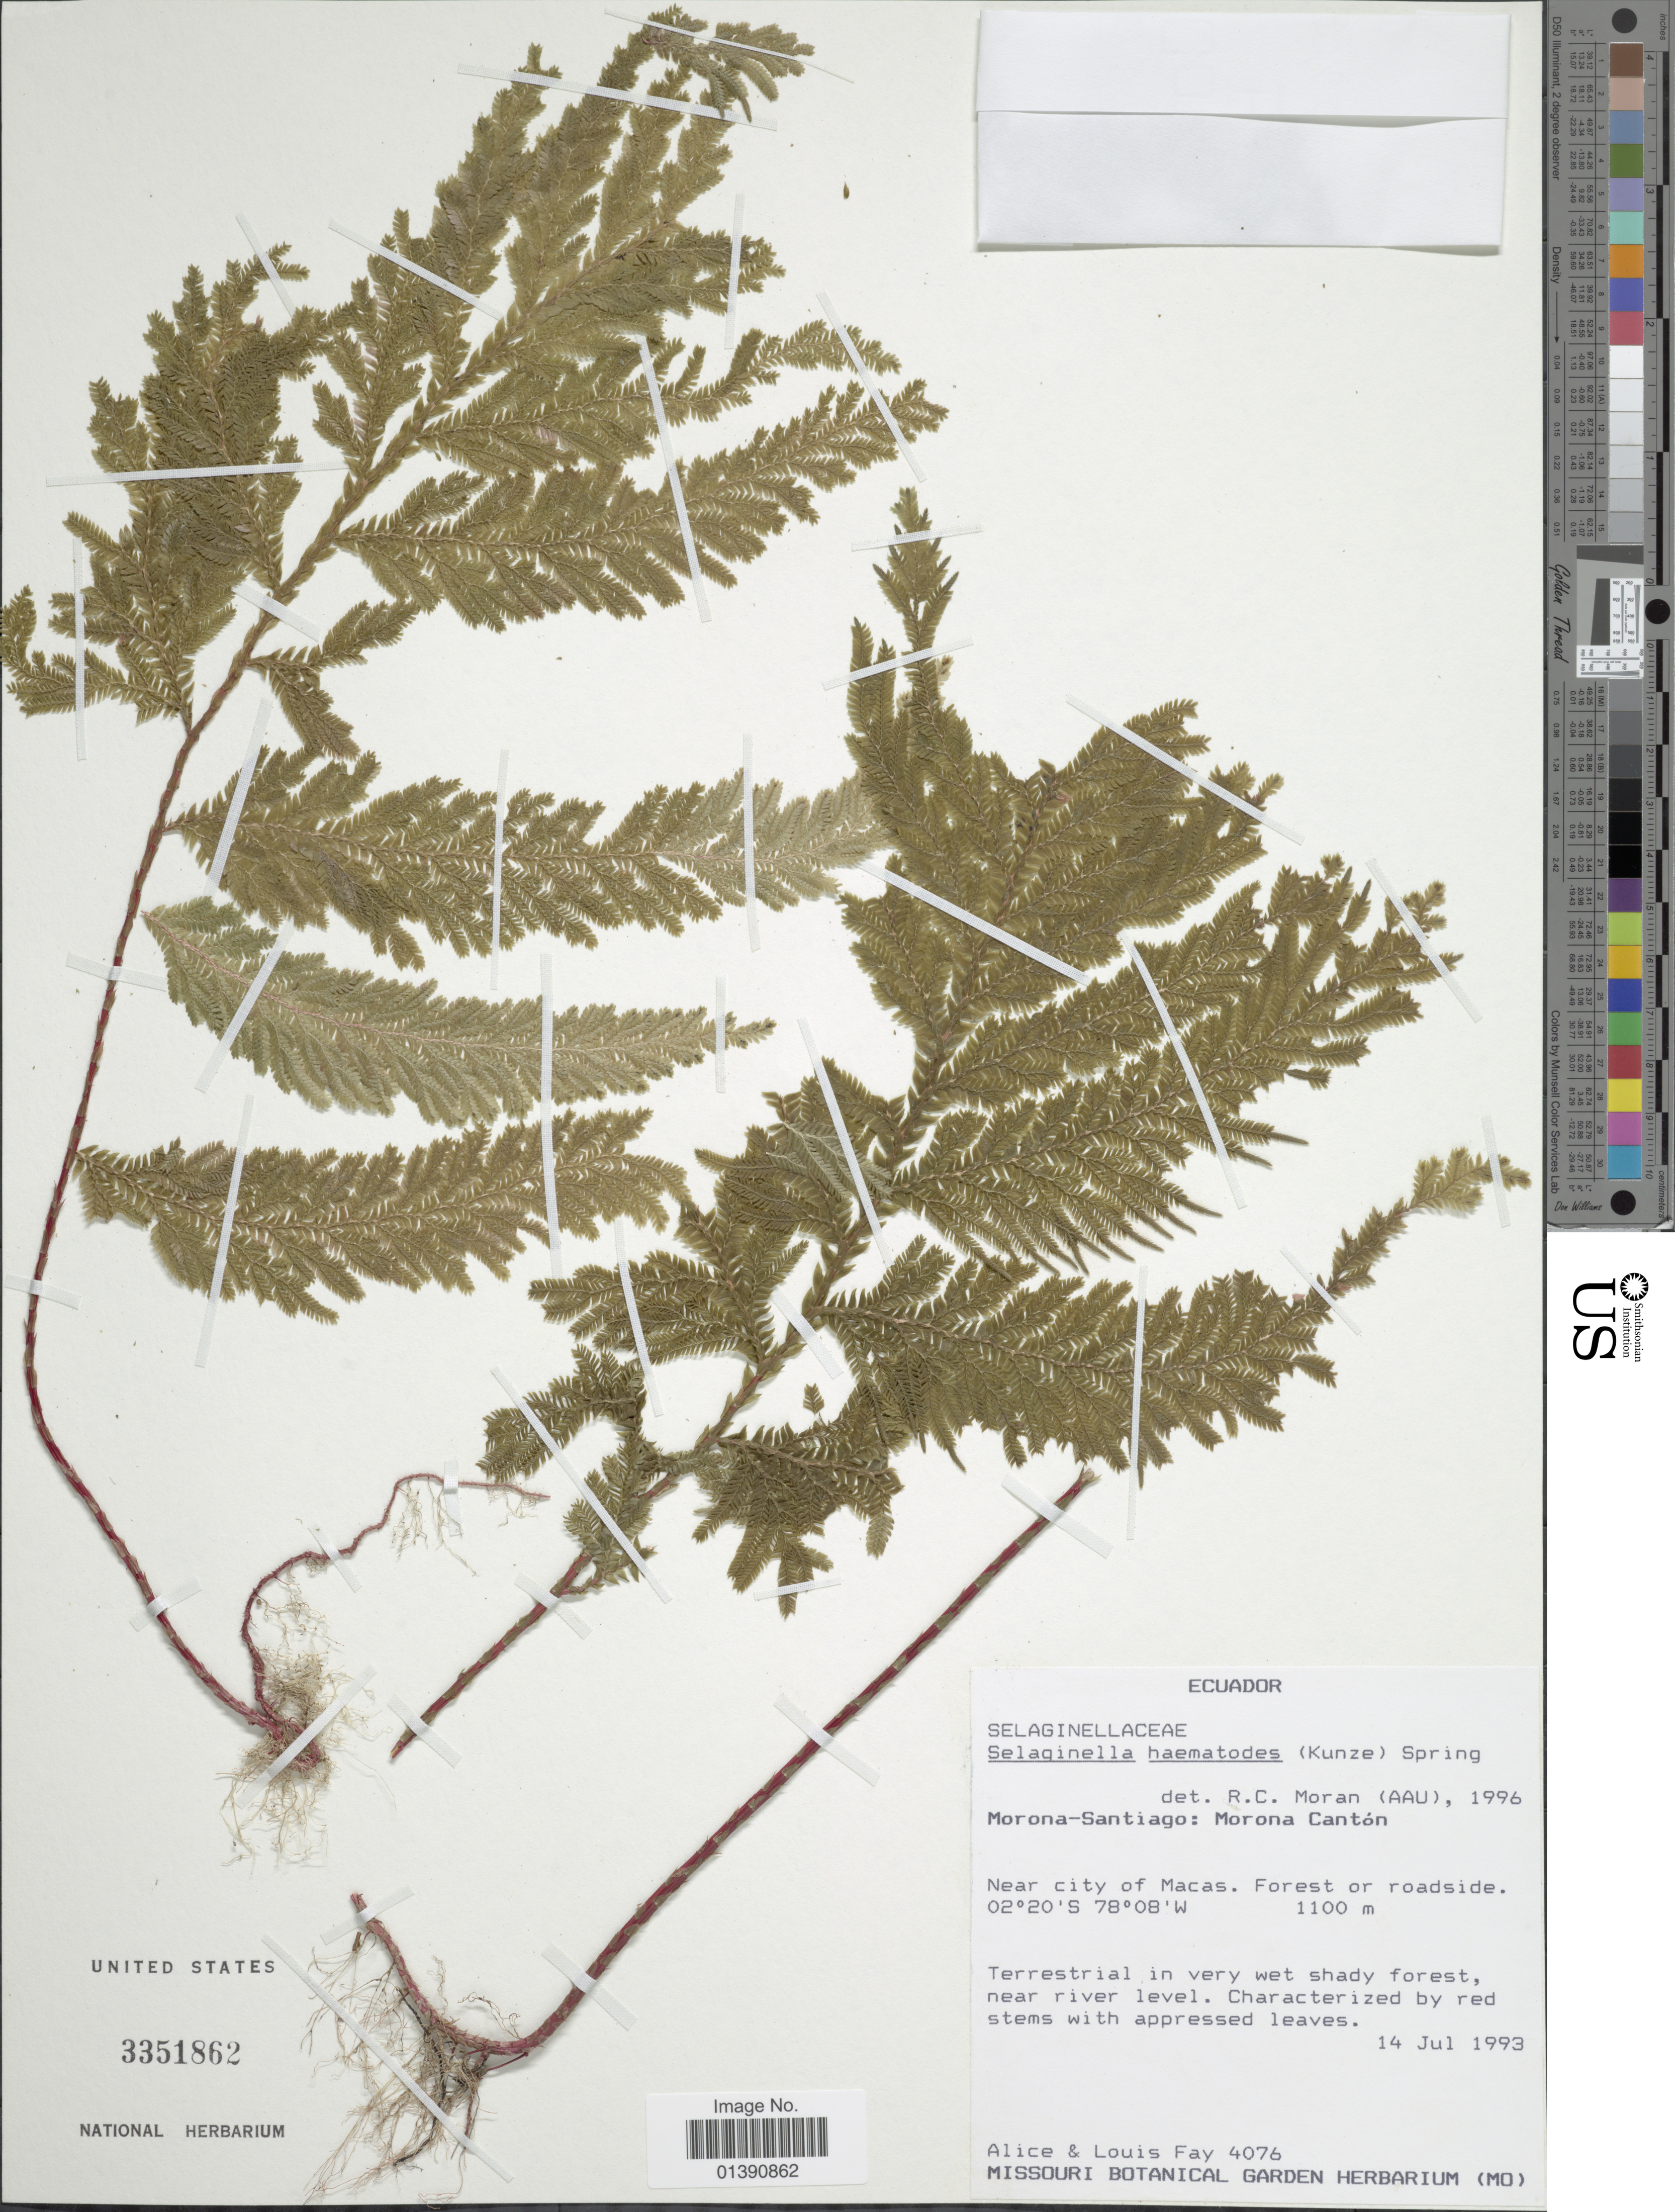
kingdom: Plantae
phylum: Tracheophyta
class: Lycopodiopsida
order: Selaginellales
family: Selaginellaceae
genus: Selaginella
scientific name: Selaginella haematodes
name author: (Kunze) Spring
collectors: A. Fay & L. Fay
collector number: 4076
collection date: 1993-07-14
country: Ecuador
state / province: Morona-Santiago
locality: Morona cantón, Near city of Macas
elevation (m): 1100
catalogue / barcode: US 3351862